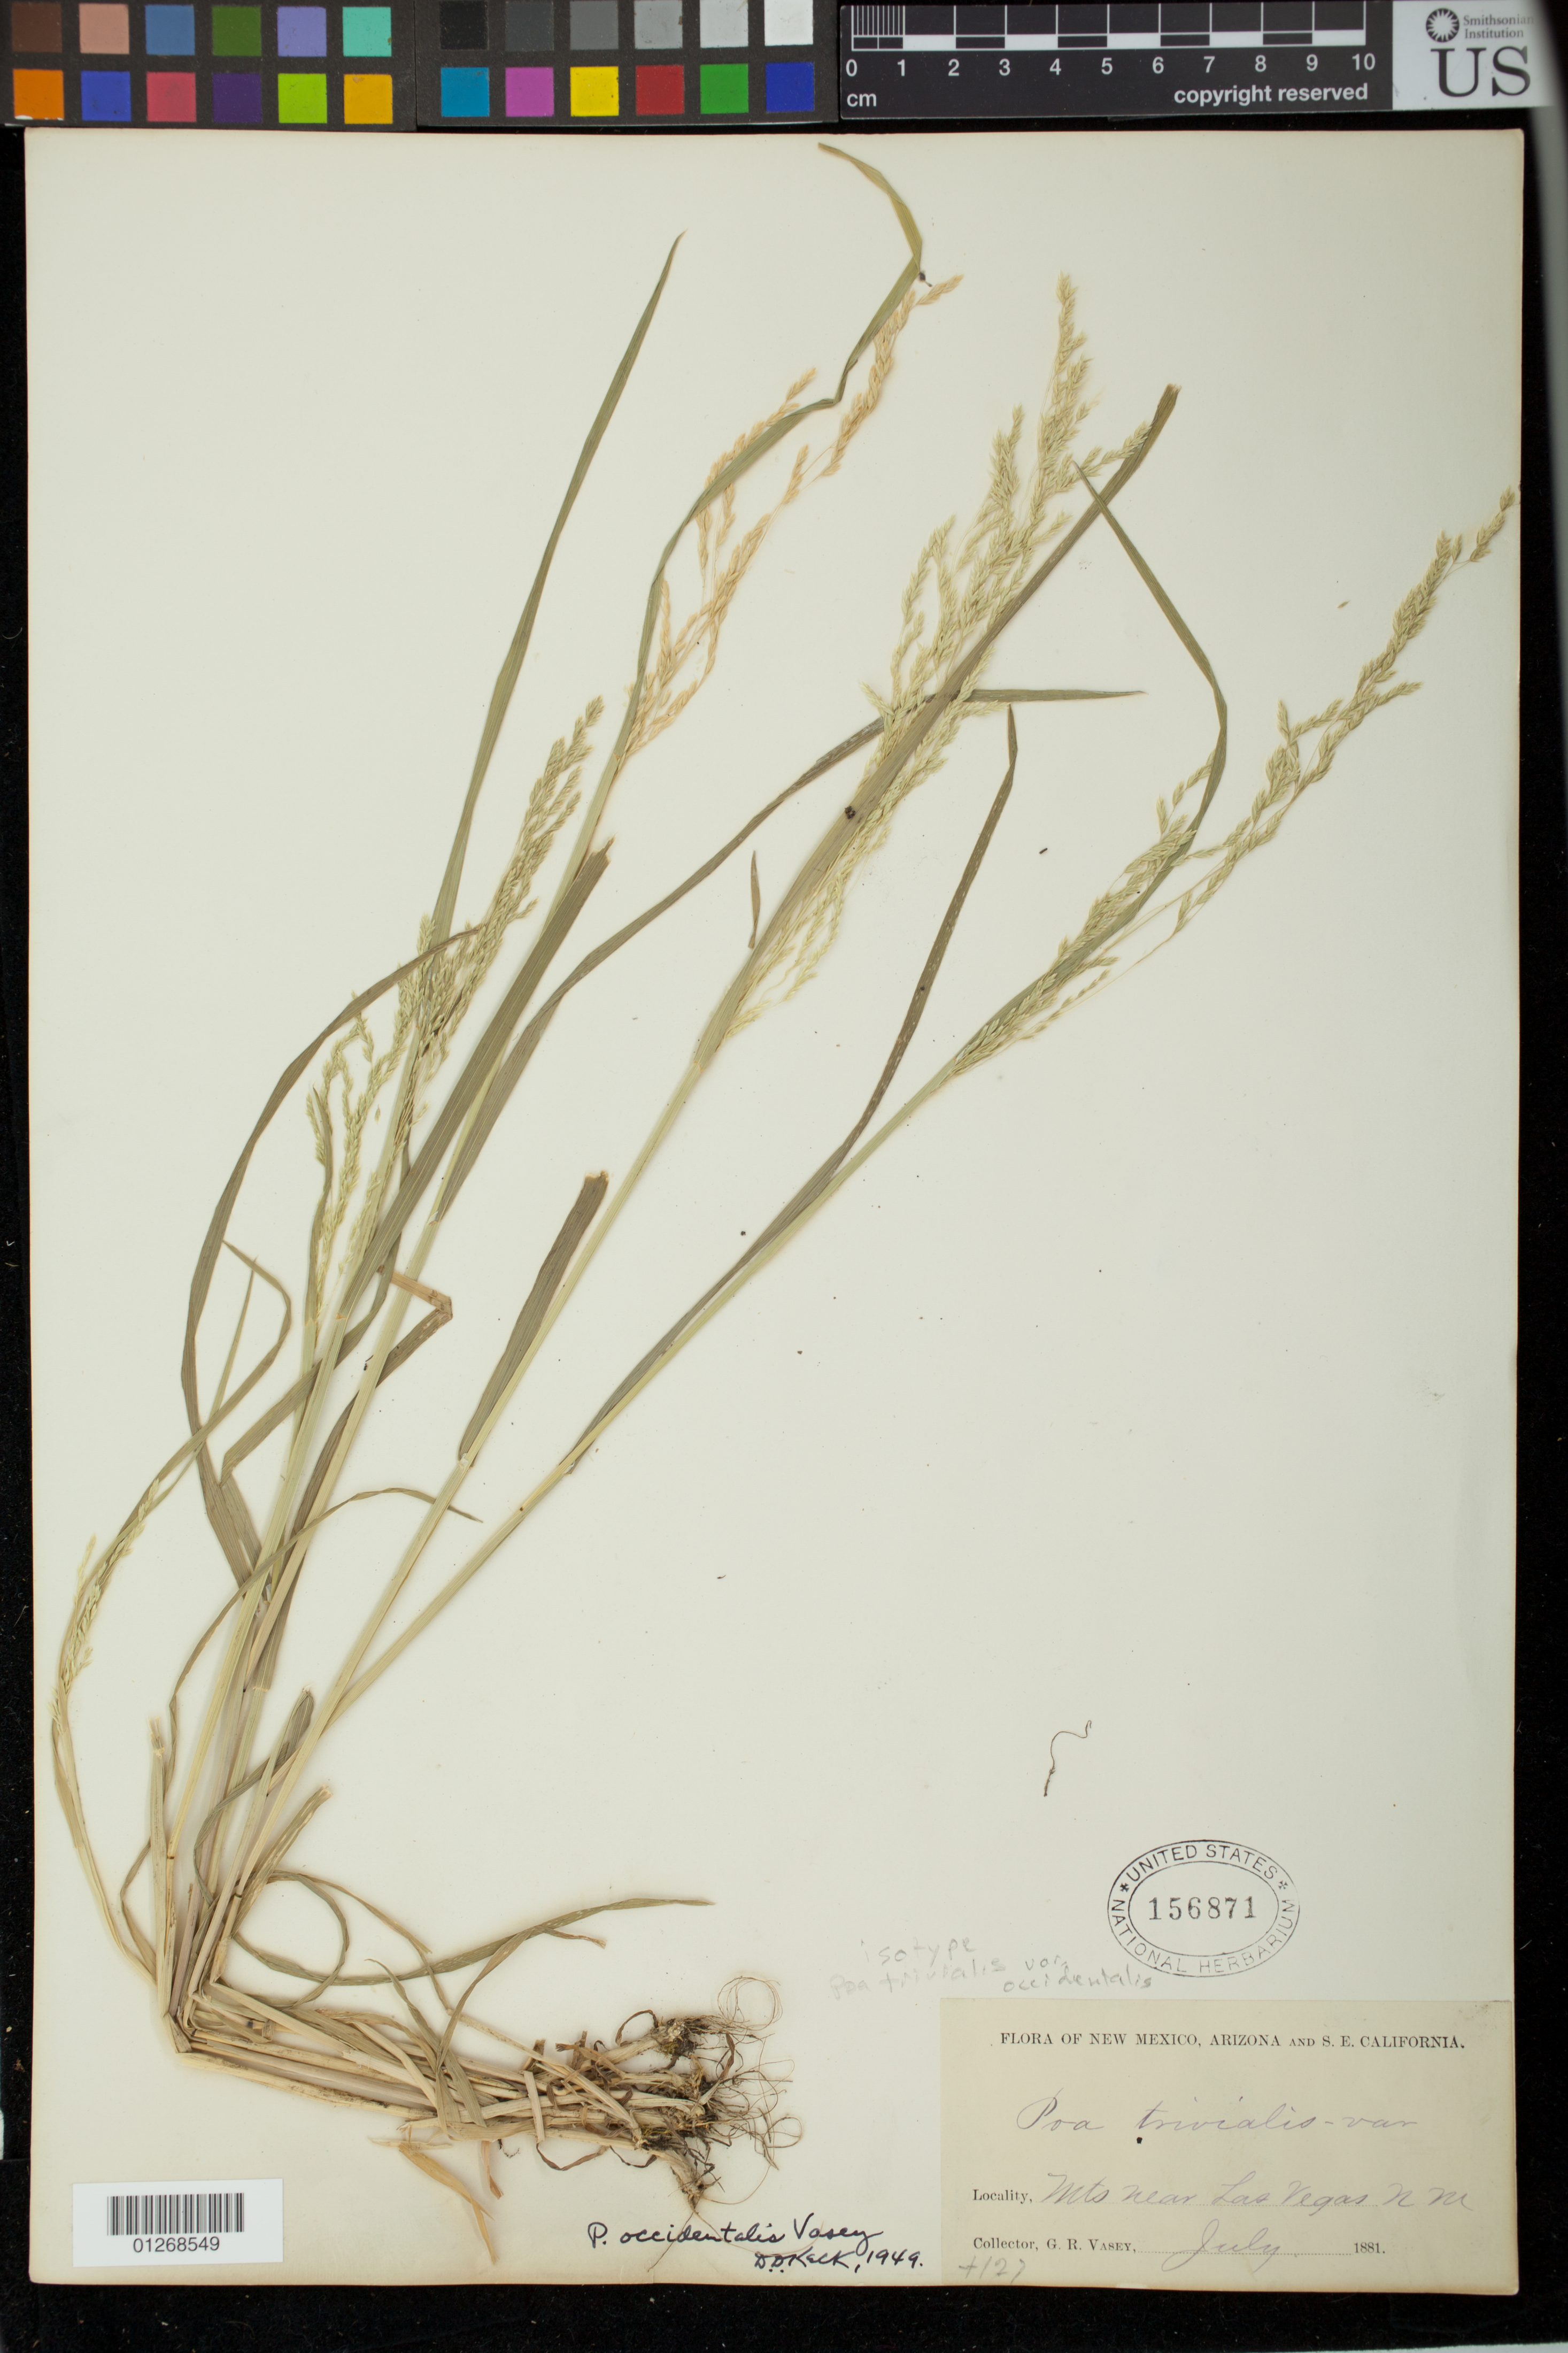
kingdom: Plantae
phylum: Tracheophyta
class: Liliopsida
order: Poales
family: Poaceae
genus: Poa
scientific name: Poa trivialis var. occidentalis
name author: Vasey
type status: Syntype; Type Collection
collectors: G. R. Vasey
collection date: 1881-07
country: United States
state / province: New Mexico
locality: Mts. near Las Vegas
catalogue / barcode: US 156871